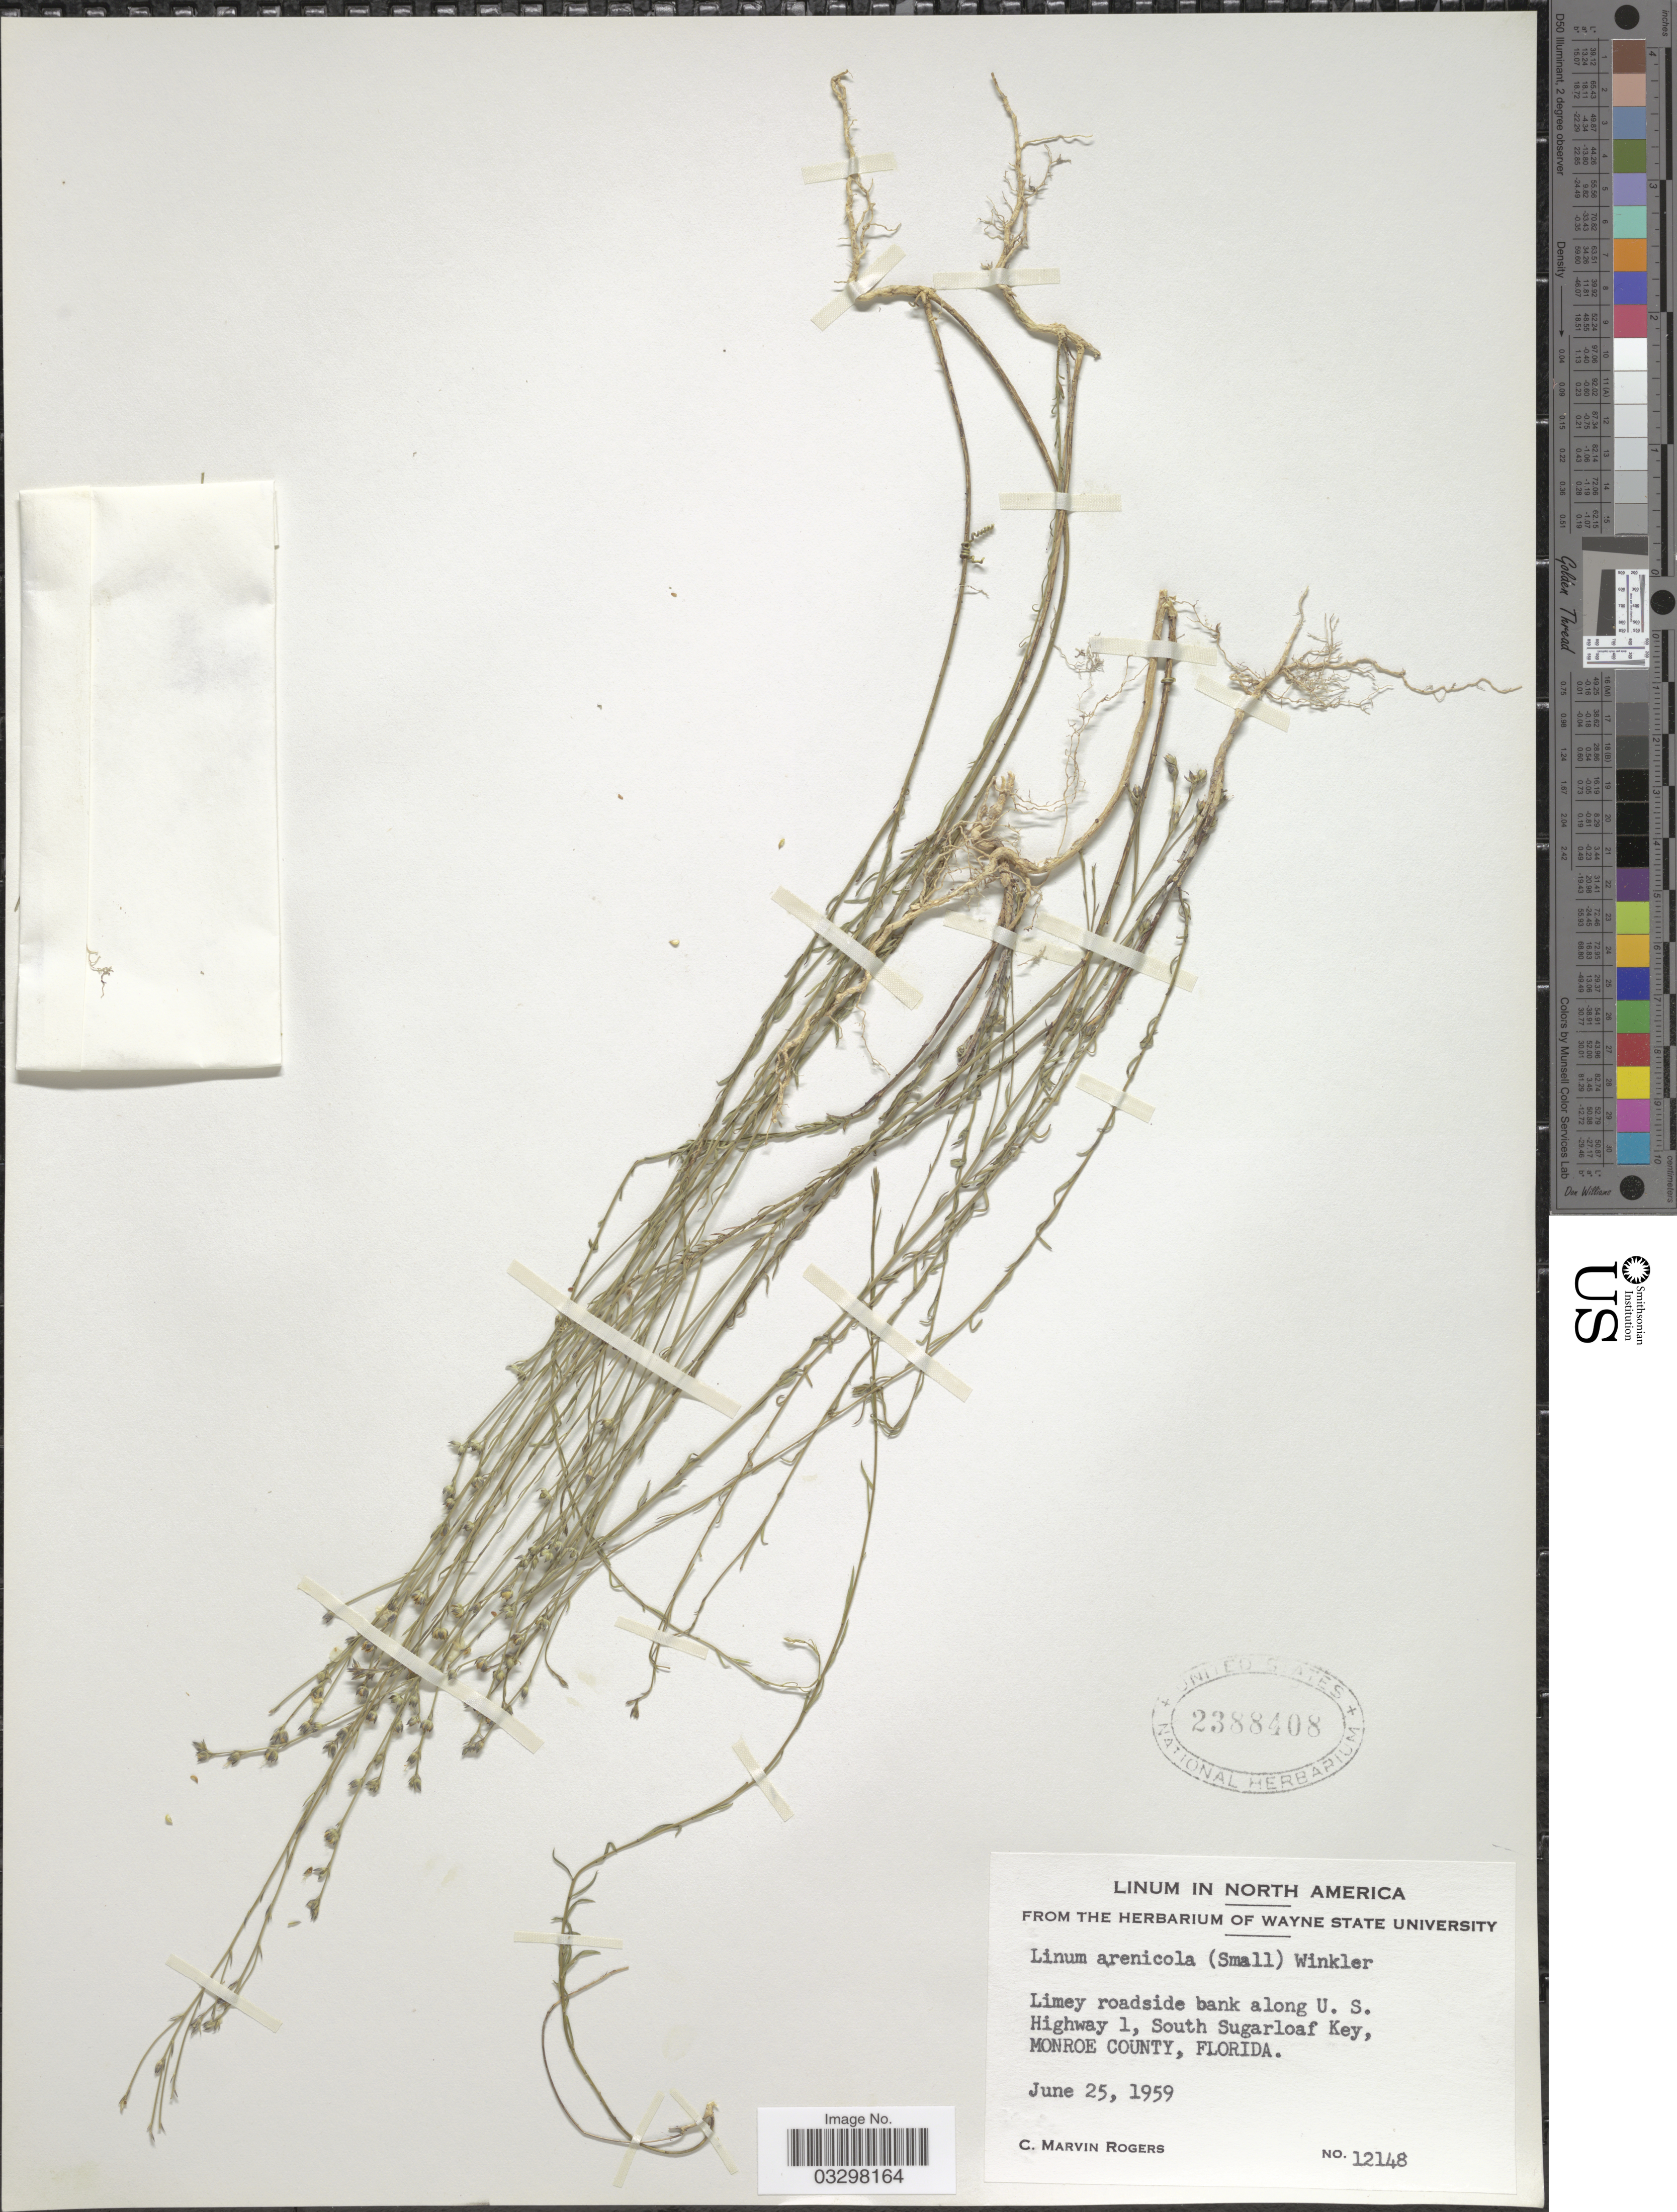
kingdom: Plantae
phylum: Tracheophyta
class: Magnoliopsida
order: Malpighiales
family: Linaceae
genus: Linum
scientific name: Linum arenicola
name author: (Small) H. J. P. Winkler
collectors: C. M. Rogers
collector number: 12148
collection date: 1959-06-25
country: United States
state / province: Florida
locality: Limey roadside bank along U.S. Highway 1, South Sugarloaf Key, Monroe County.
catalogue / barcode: US 2388408